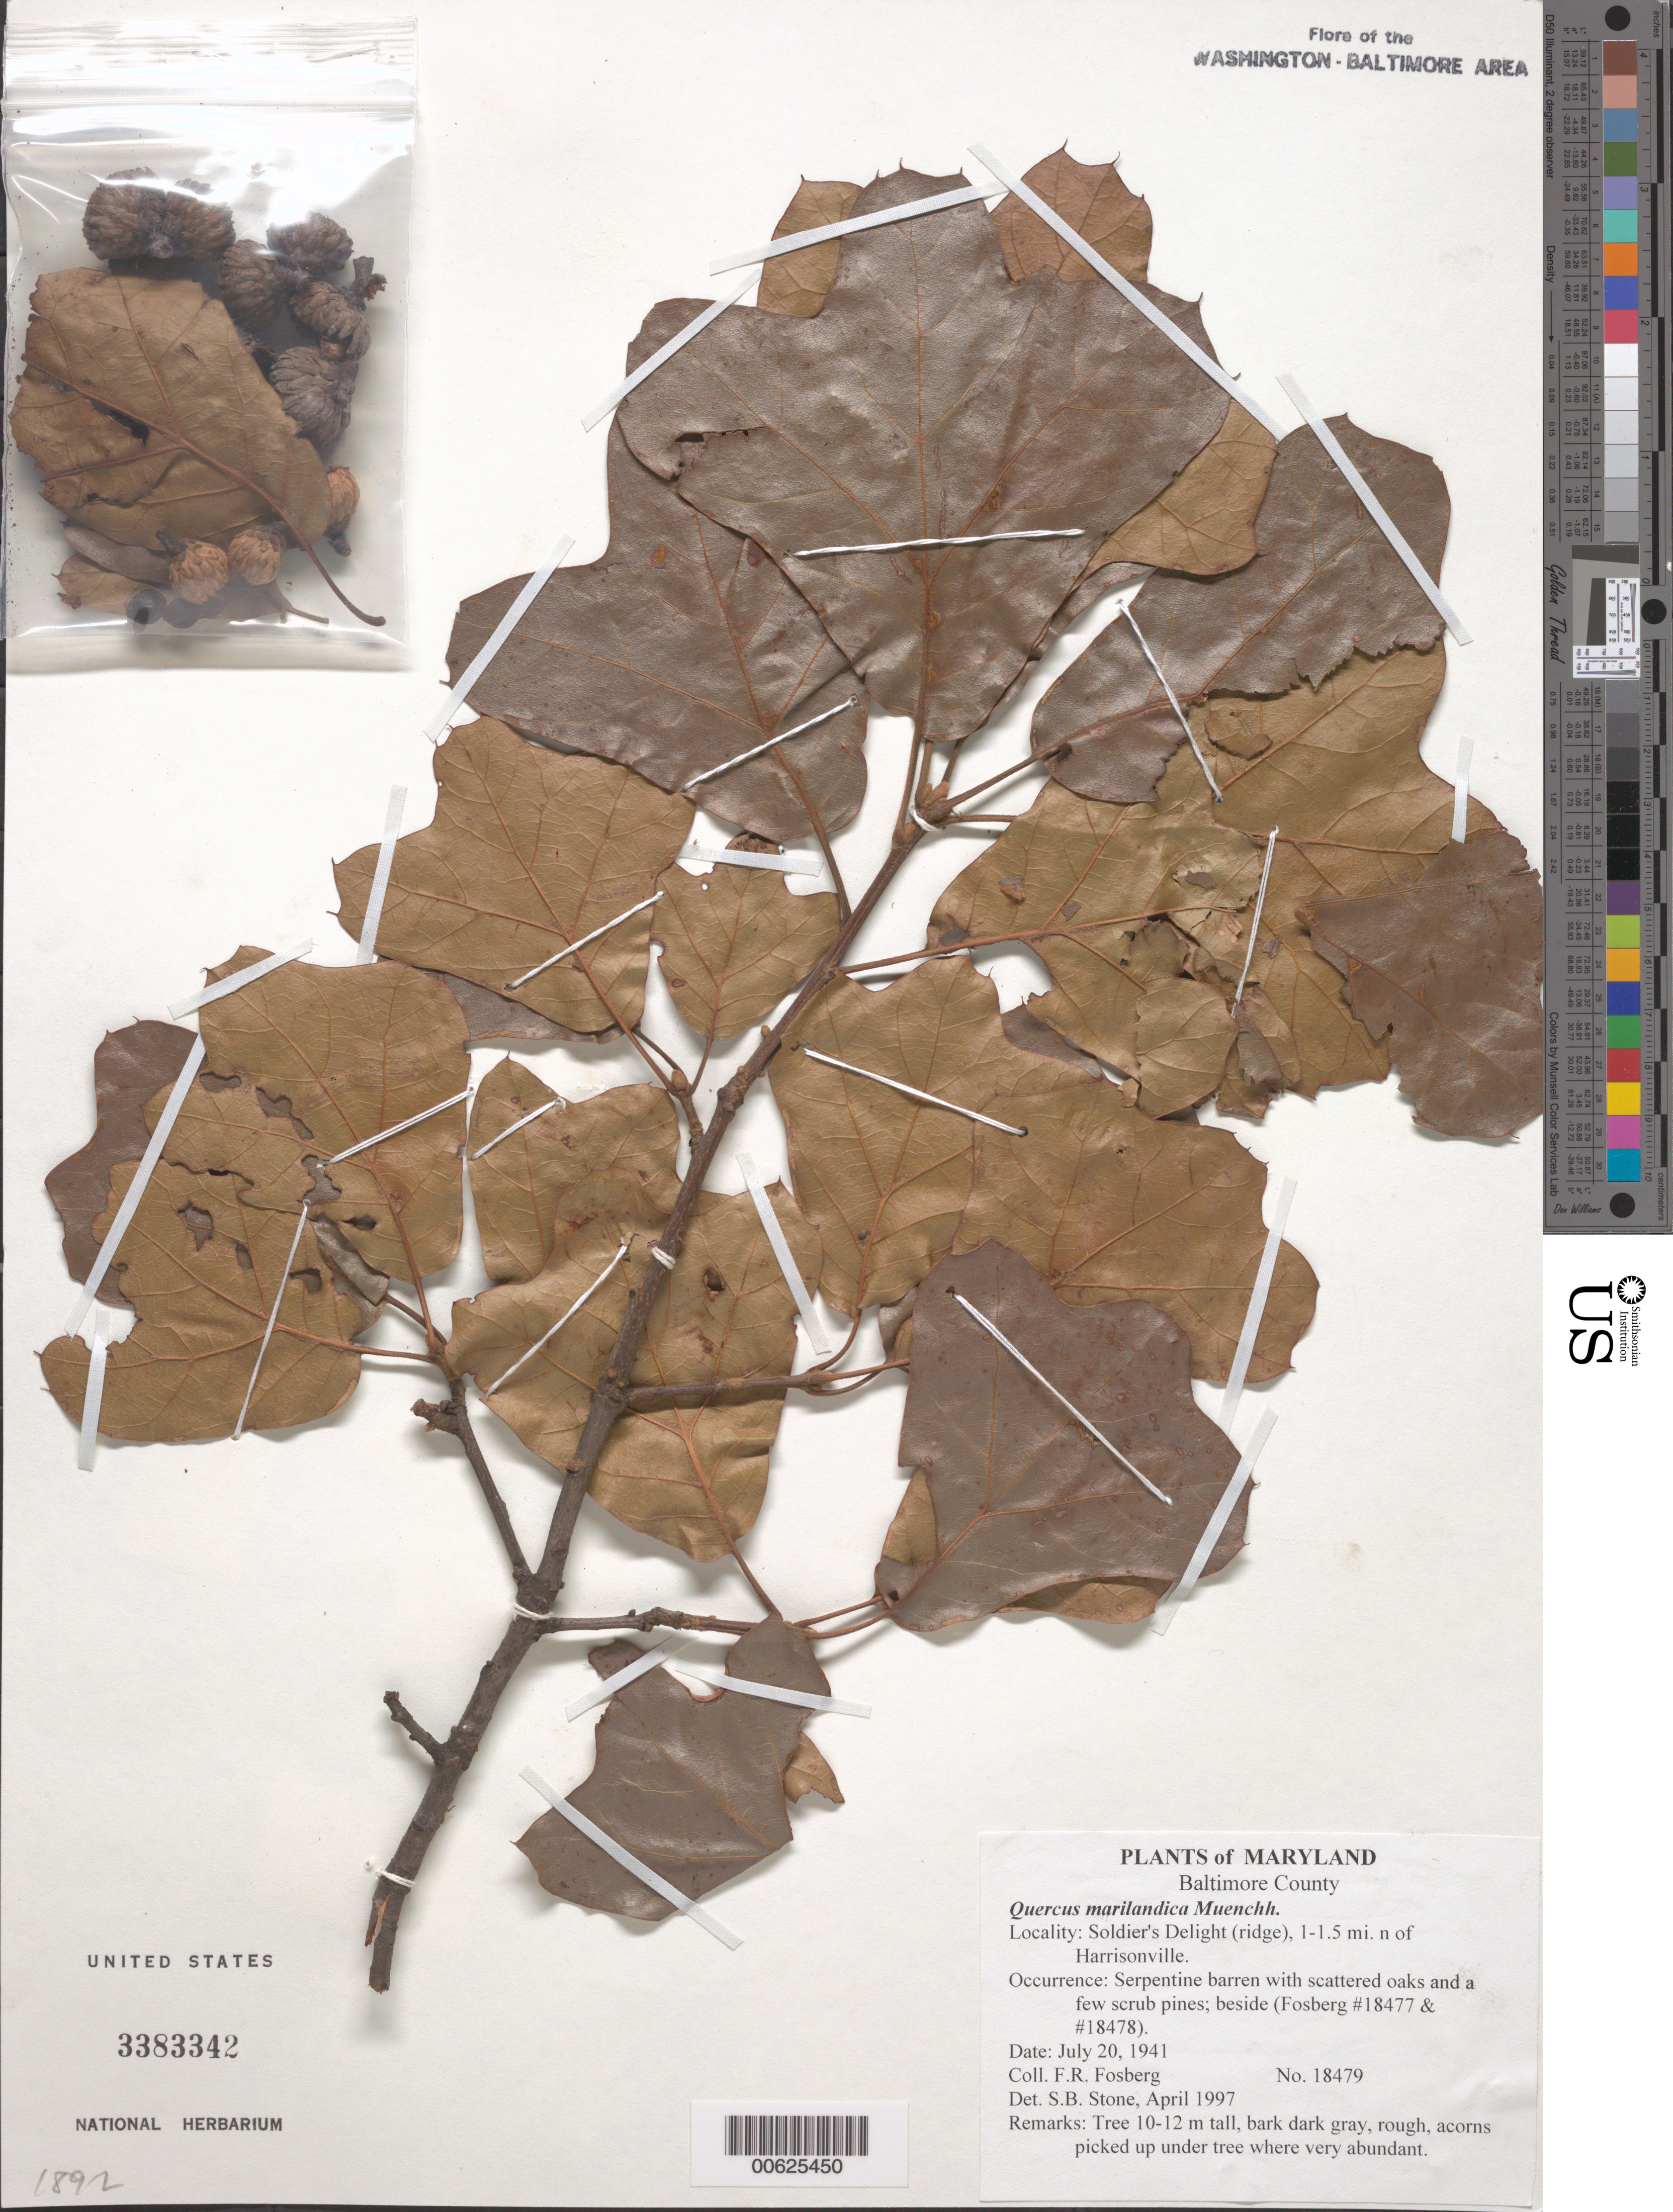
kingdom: Plantae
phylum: Tracheophyta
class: Magnoliopsida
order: Fagales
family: Fagaceae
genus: Quercus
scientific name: Quercus marilandica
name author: (L.) Münchh.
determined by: Stone, S. B.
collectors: F. R. Fosberg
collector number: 18479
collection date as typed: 20 Jul 1941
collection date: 1941-07-20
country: United States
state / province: Maryland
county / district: Baltimore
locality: Soldier's Delight (ridge), 1-1.5 mi. n of Harrisonville.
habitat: Serpentine barren with scattered oaks and a few scrub pines; beside (Fosberg #18477 & #18478).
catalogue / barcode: US 3383342